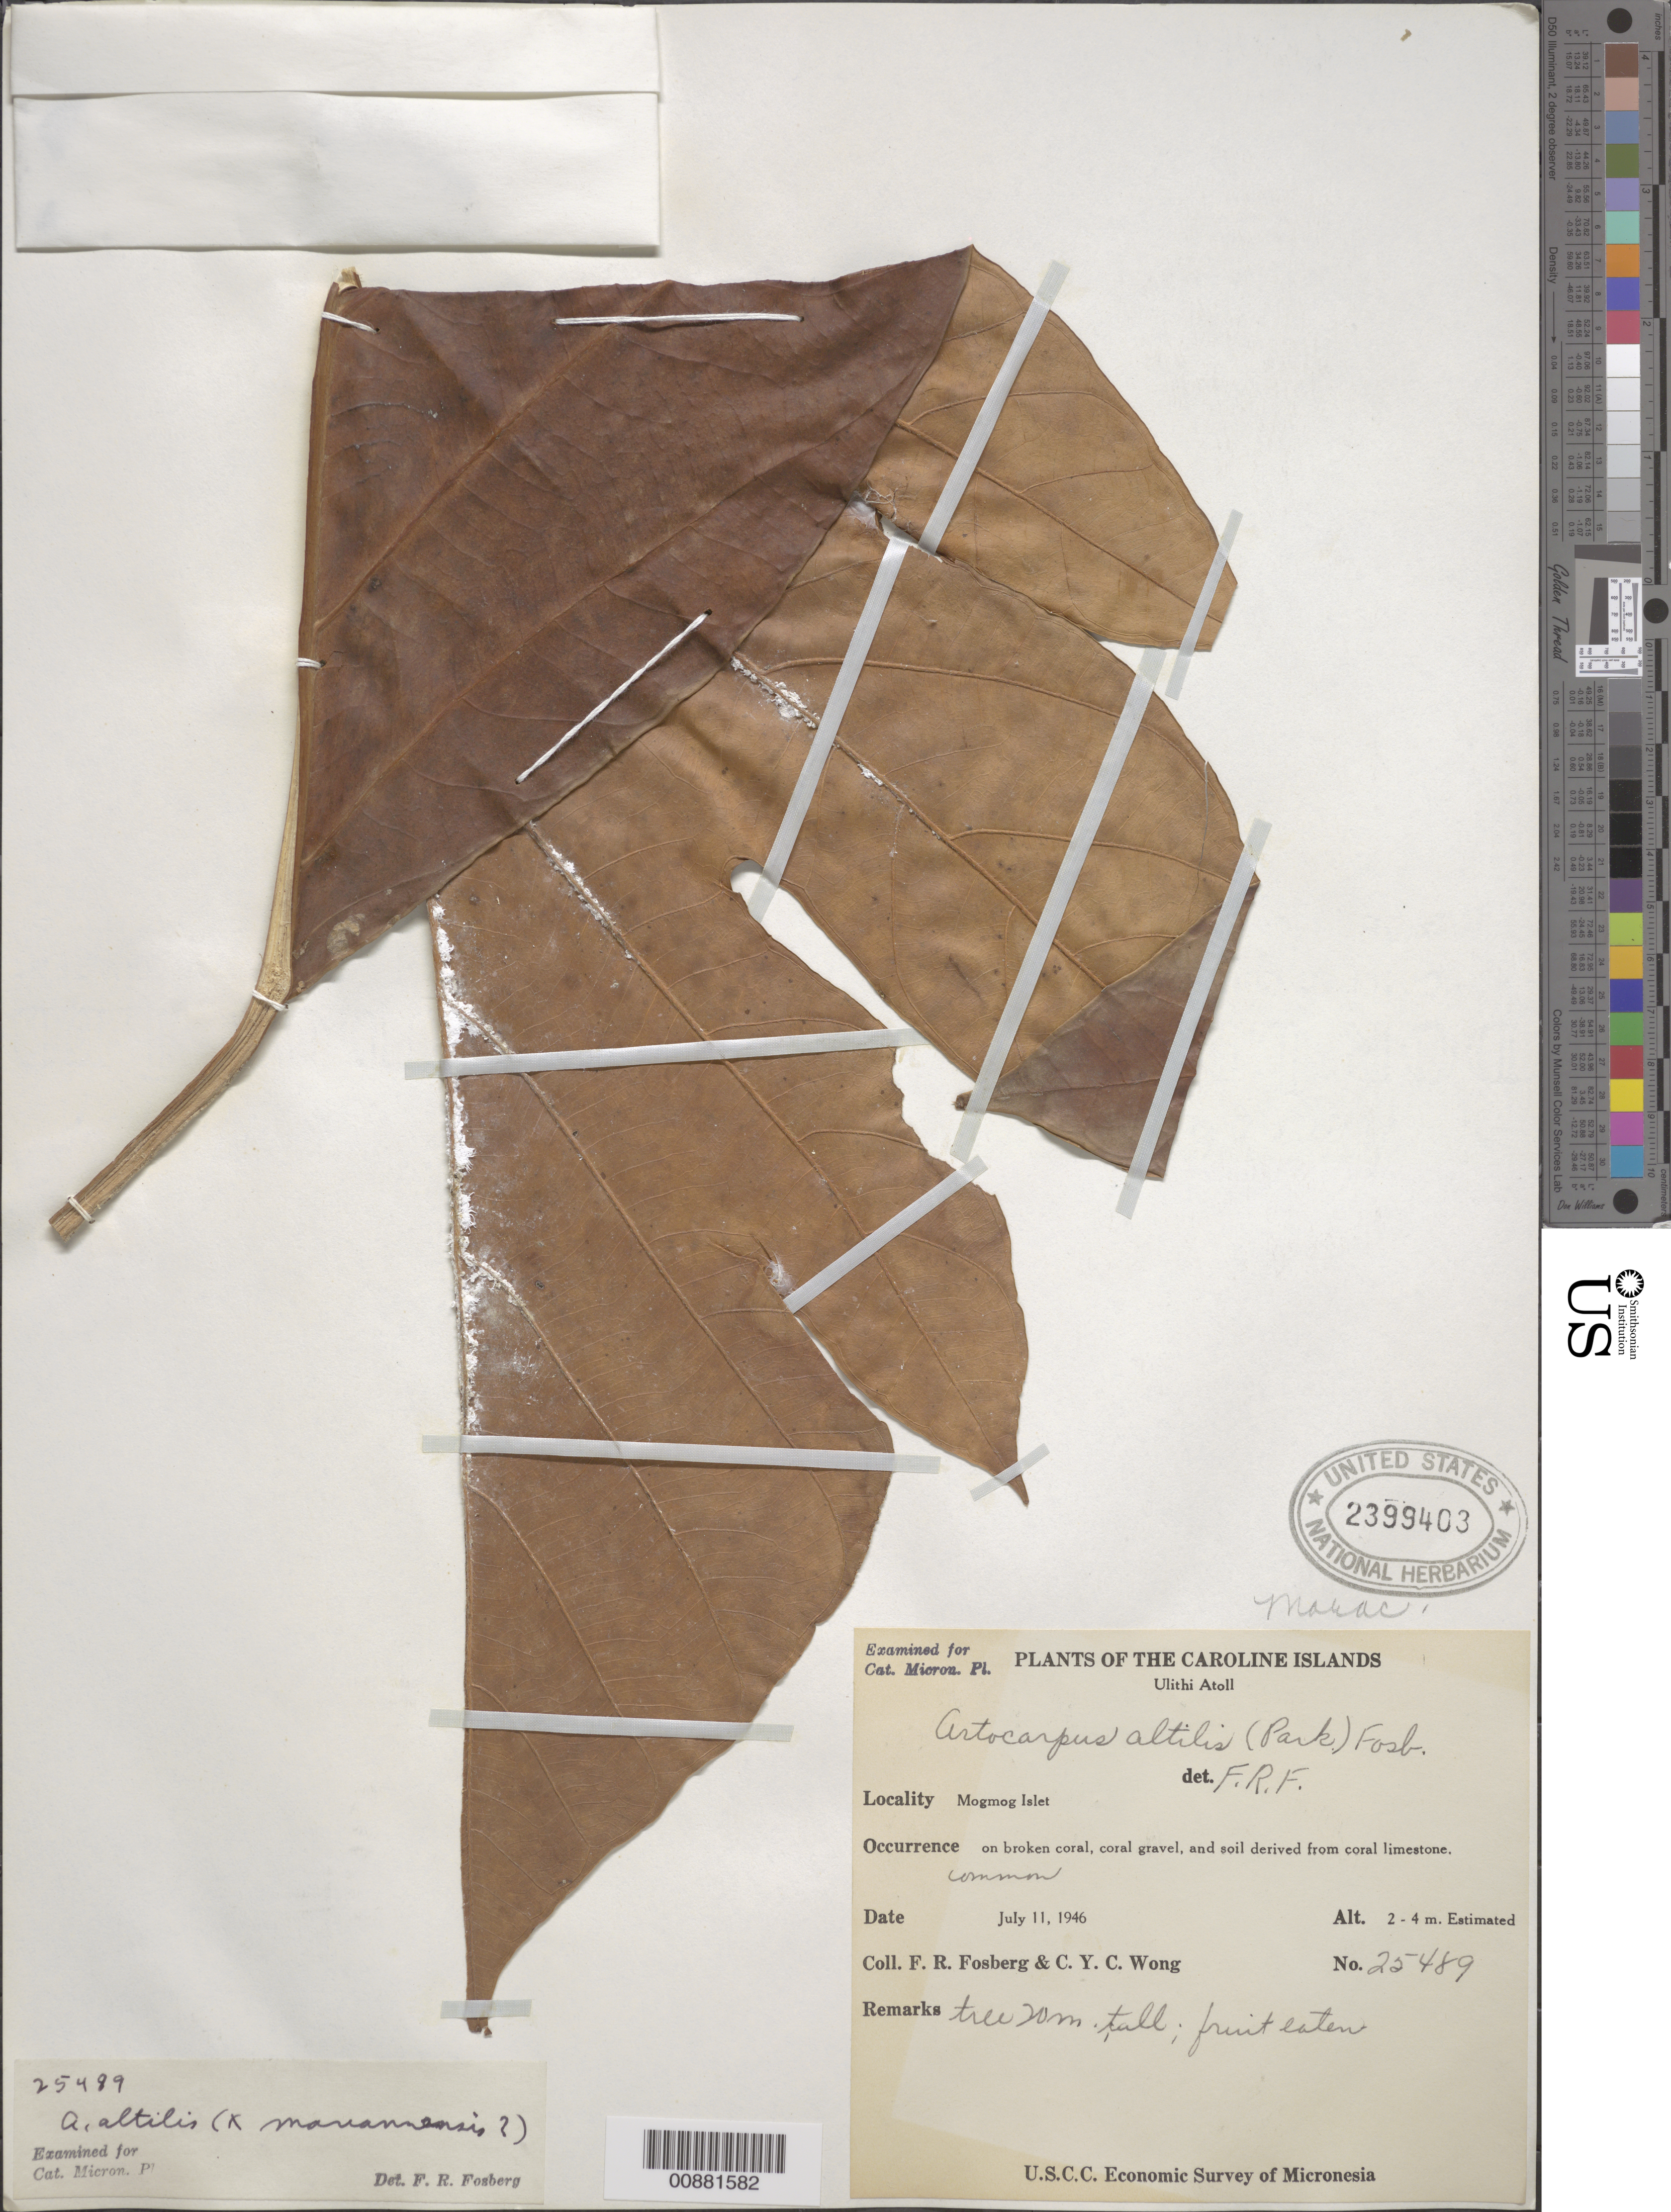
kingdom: Plantae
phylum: Tracheophyta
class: Magnoliopsida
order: Rosales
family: Moraceae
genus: Artocarpus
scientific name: Artocarpus altilis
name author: (Parkinson) Fosberg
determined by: Fosberg, F. R.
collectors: F. R. Fosberg & C. Wong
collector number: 25489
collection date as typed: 11 Jul 1946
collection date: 1946-07-11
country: Micronesia, Federated States of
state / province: Yap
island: Ulithi Atoll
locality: Mogmog Islet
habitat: On broken coral, coral gravel, and soil derived from coral limestone. Common.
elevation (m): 2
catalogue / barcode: US 2399403